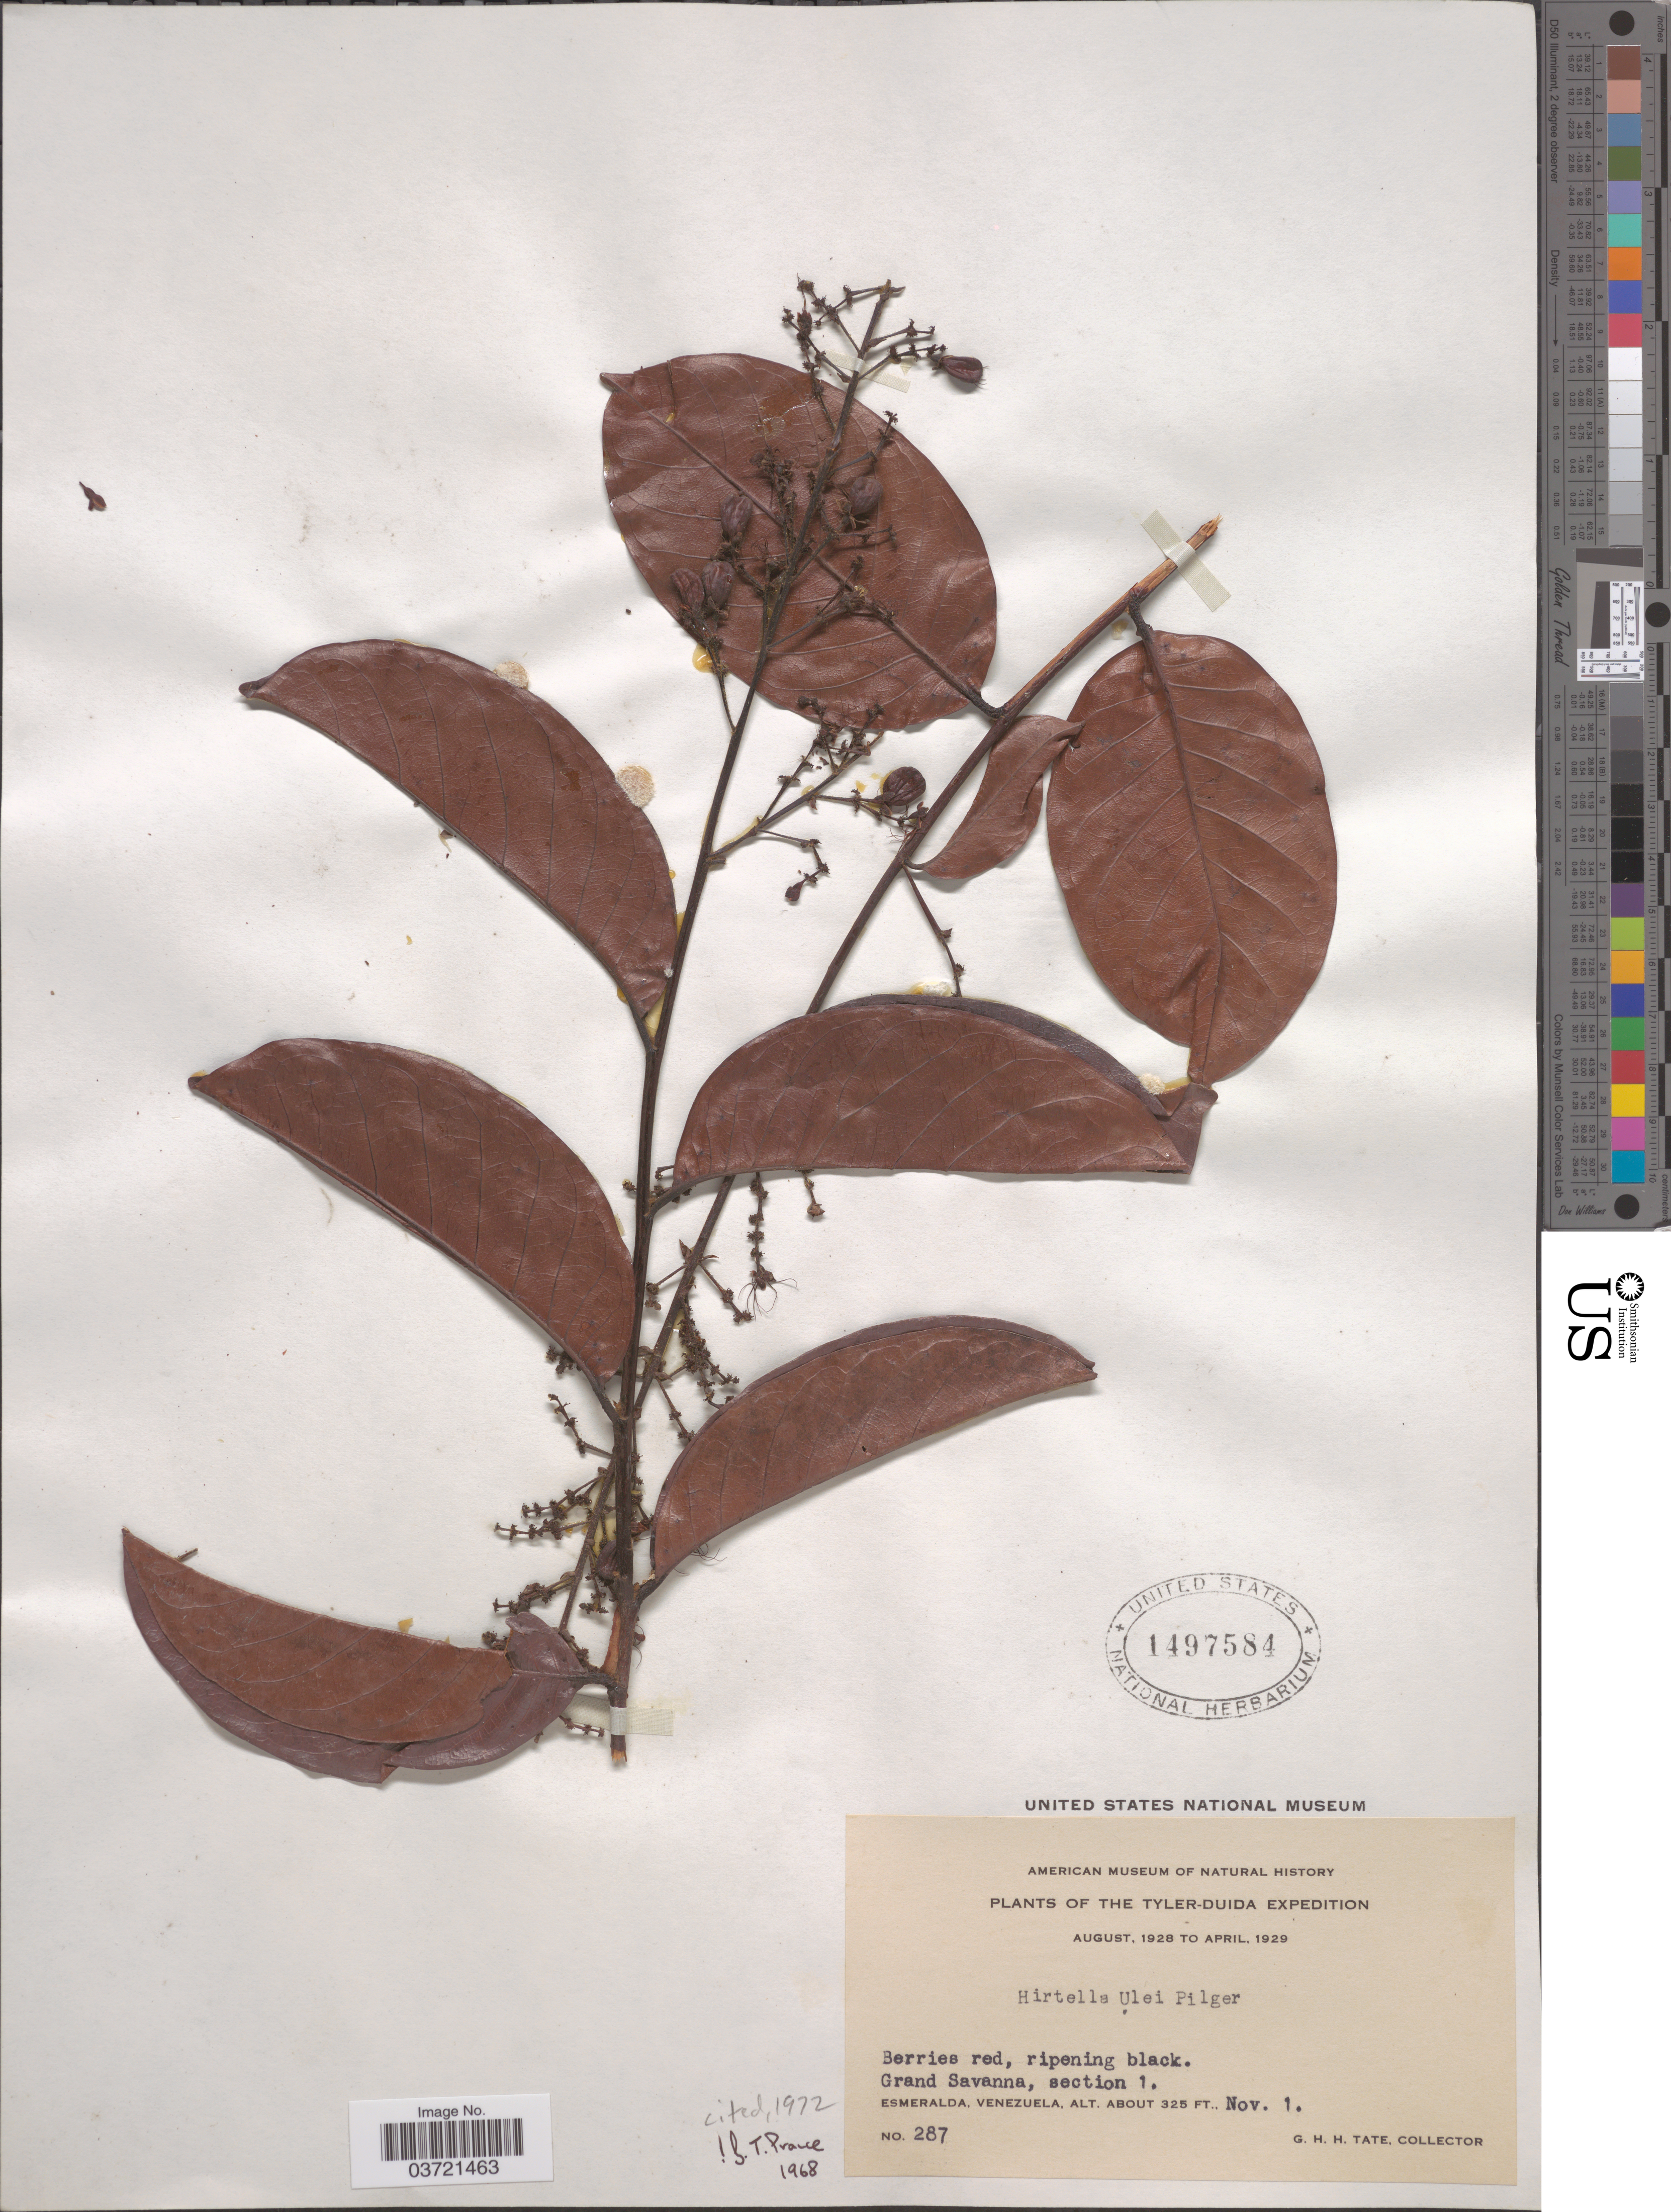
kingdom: Plantae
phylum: Tracheophyta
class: Magnoliopsida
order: Malpighiales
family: Chrysobalanaceae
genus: Hirtella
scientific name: Hirtella ulei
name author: Pilg.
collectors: G. H. H.Tate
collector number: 287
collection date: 1929-11-01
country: Venezuela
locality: Grand Savanna, section 1. Esmeralda.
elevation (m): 99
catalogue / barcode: US 1497584